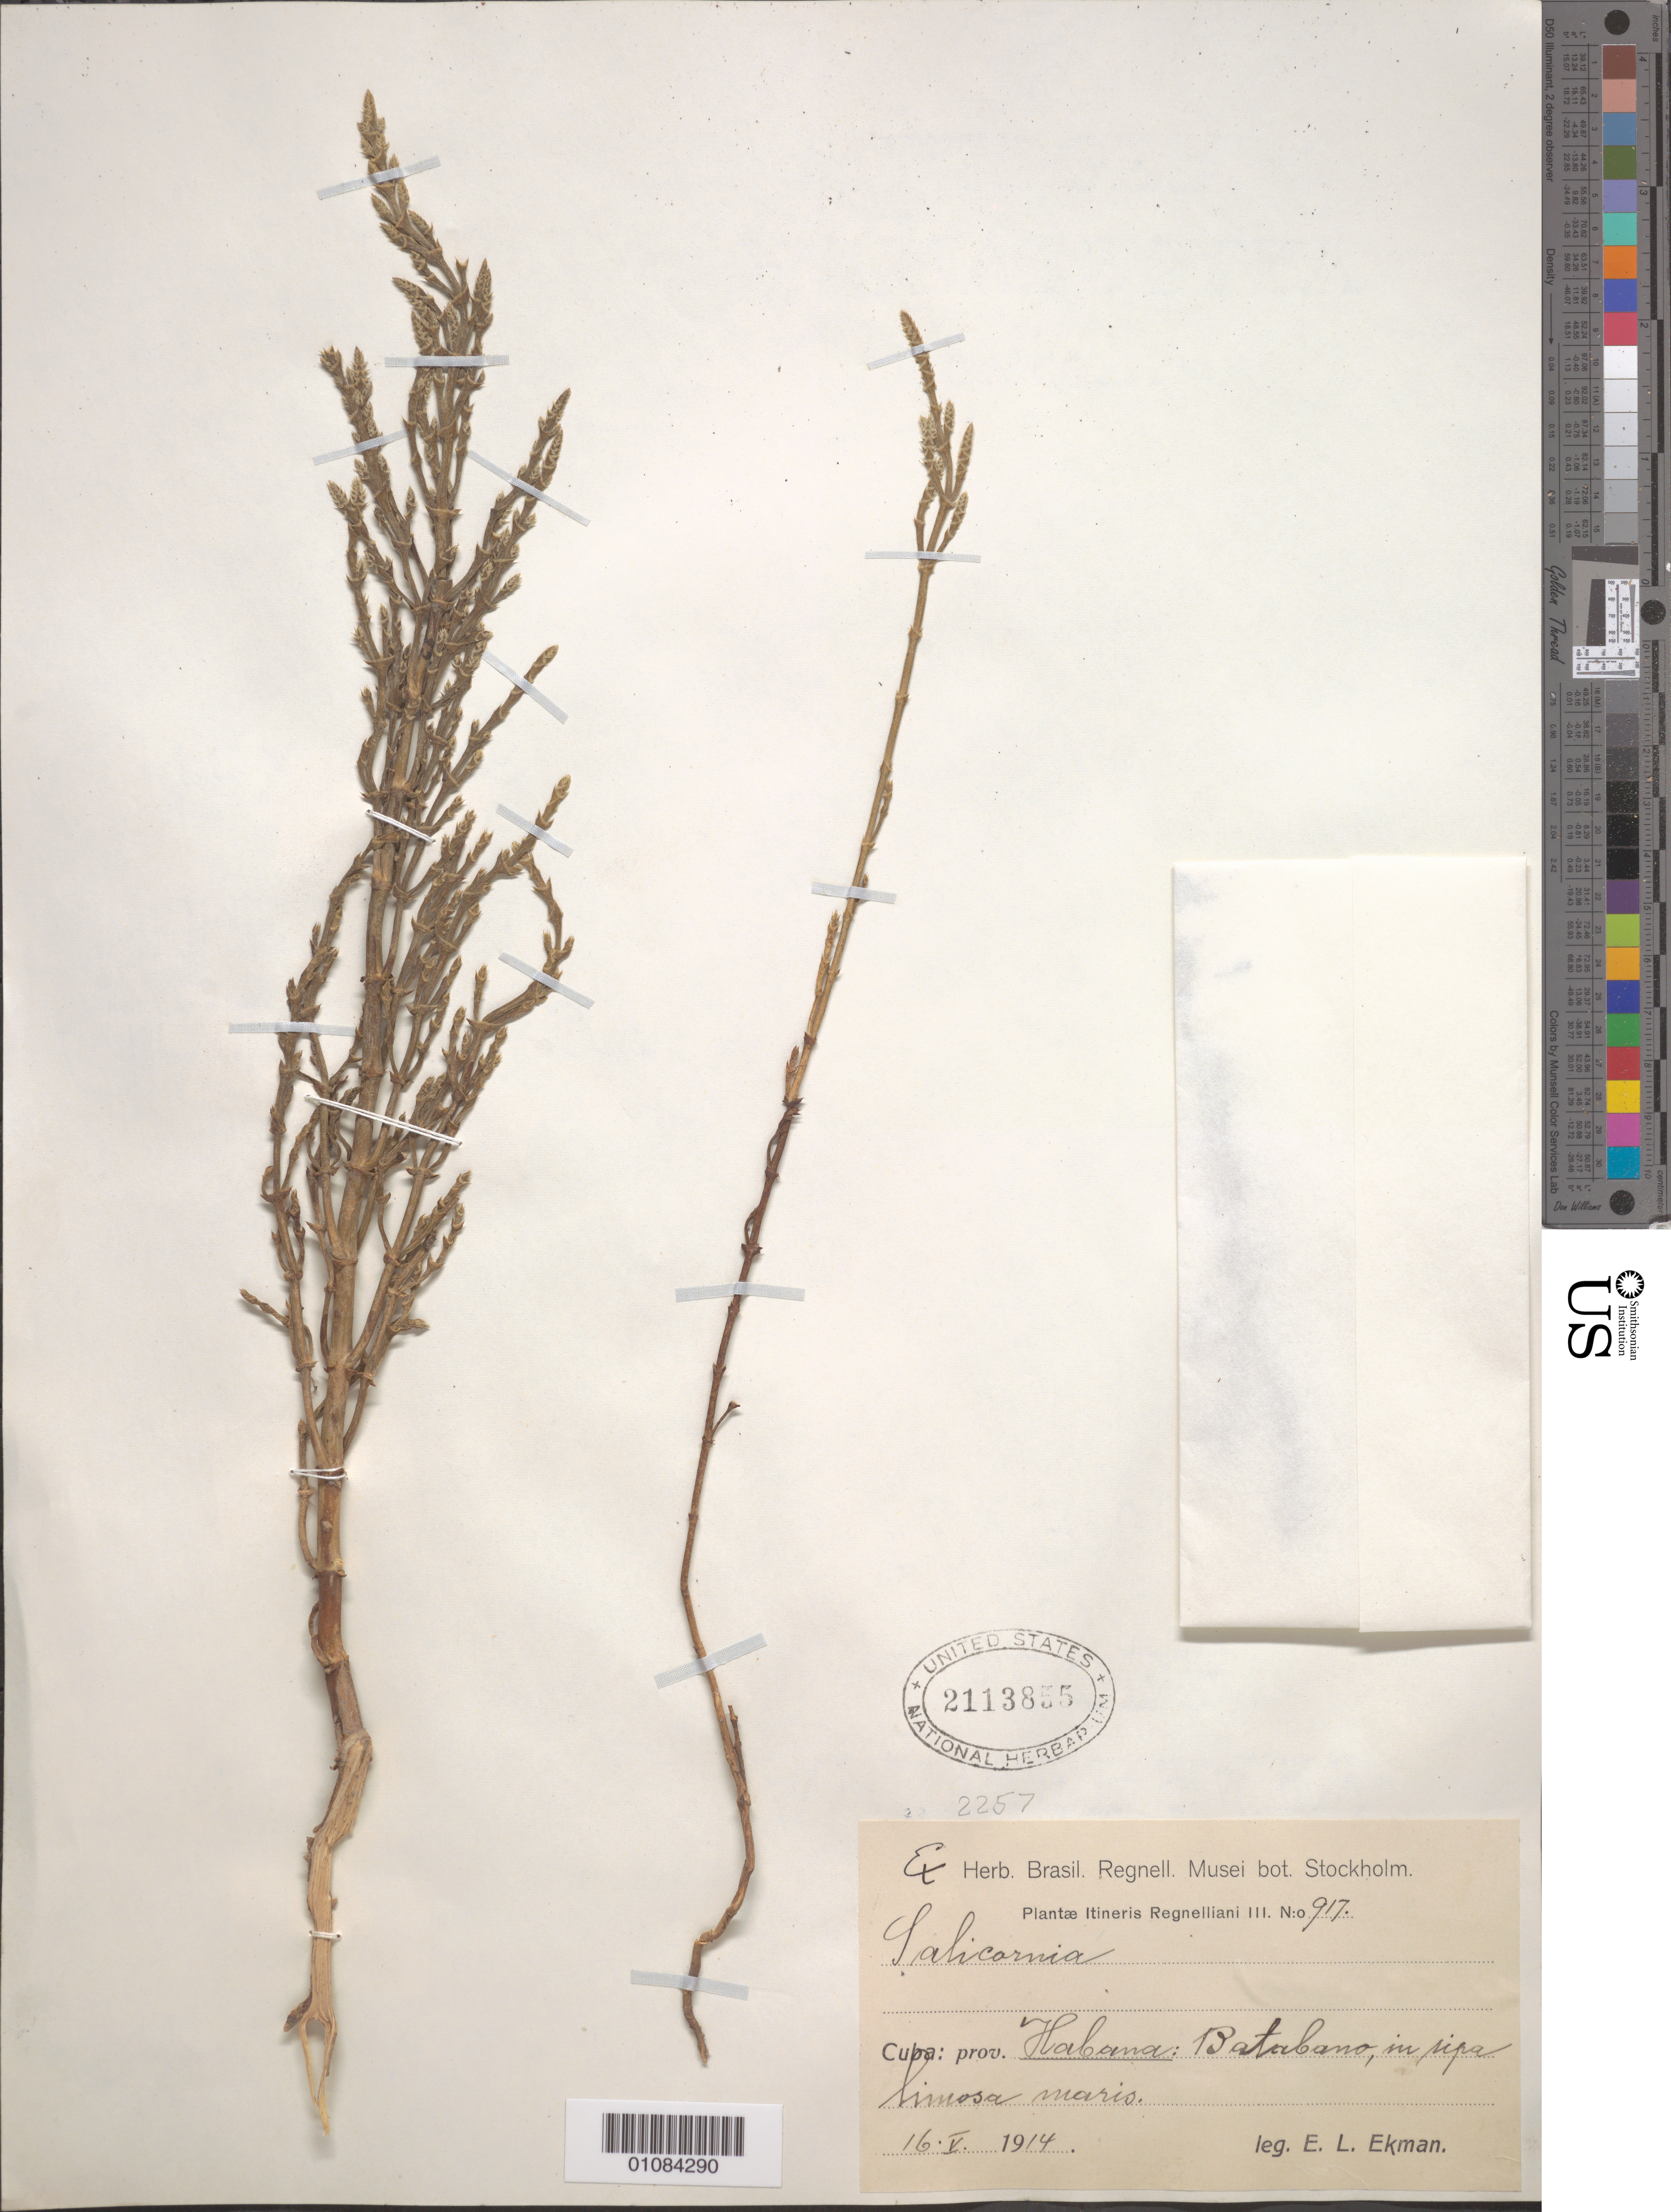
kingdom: Plantae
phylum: Tracheophyta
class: Magnoliopsida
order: Caryophyllales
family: Amaranthaceae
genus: Salicornia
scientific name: Salicornia sp.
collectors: E. L. Ekman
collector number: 917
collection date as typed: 16 May 1914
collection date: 1914-05-16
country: Cuba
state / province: La Habana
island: Cuba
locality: Batabanó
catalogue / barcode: US 2113855